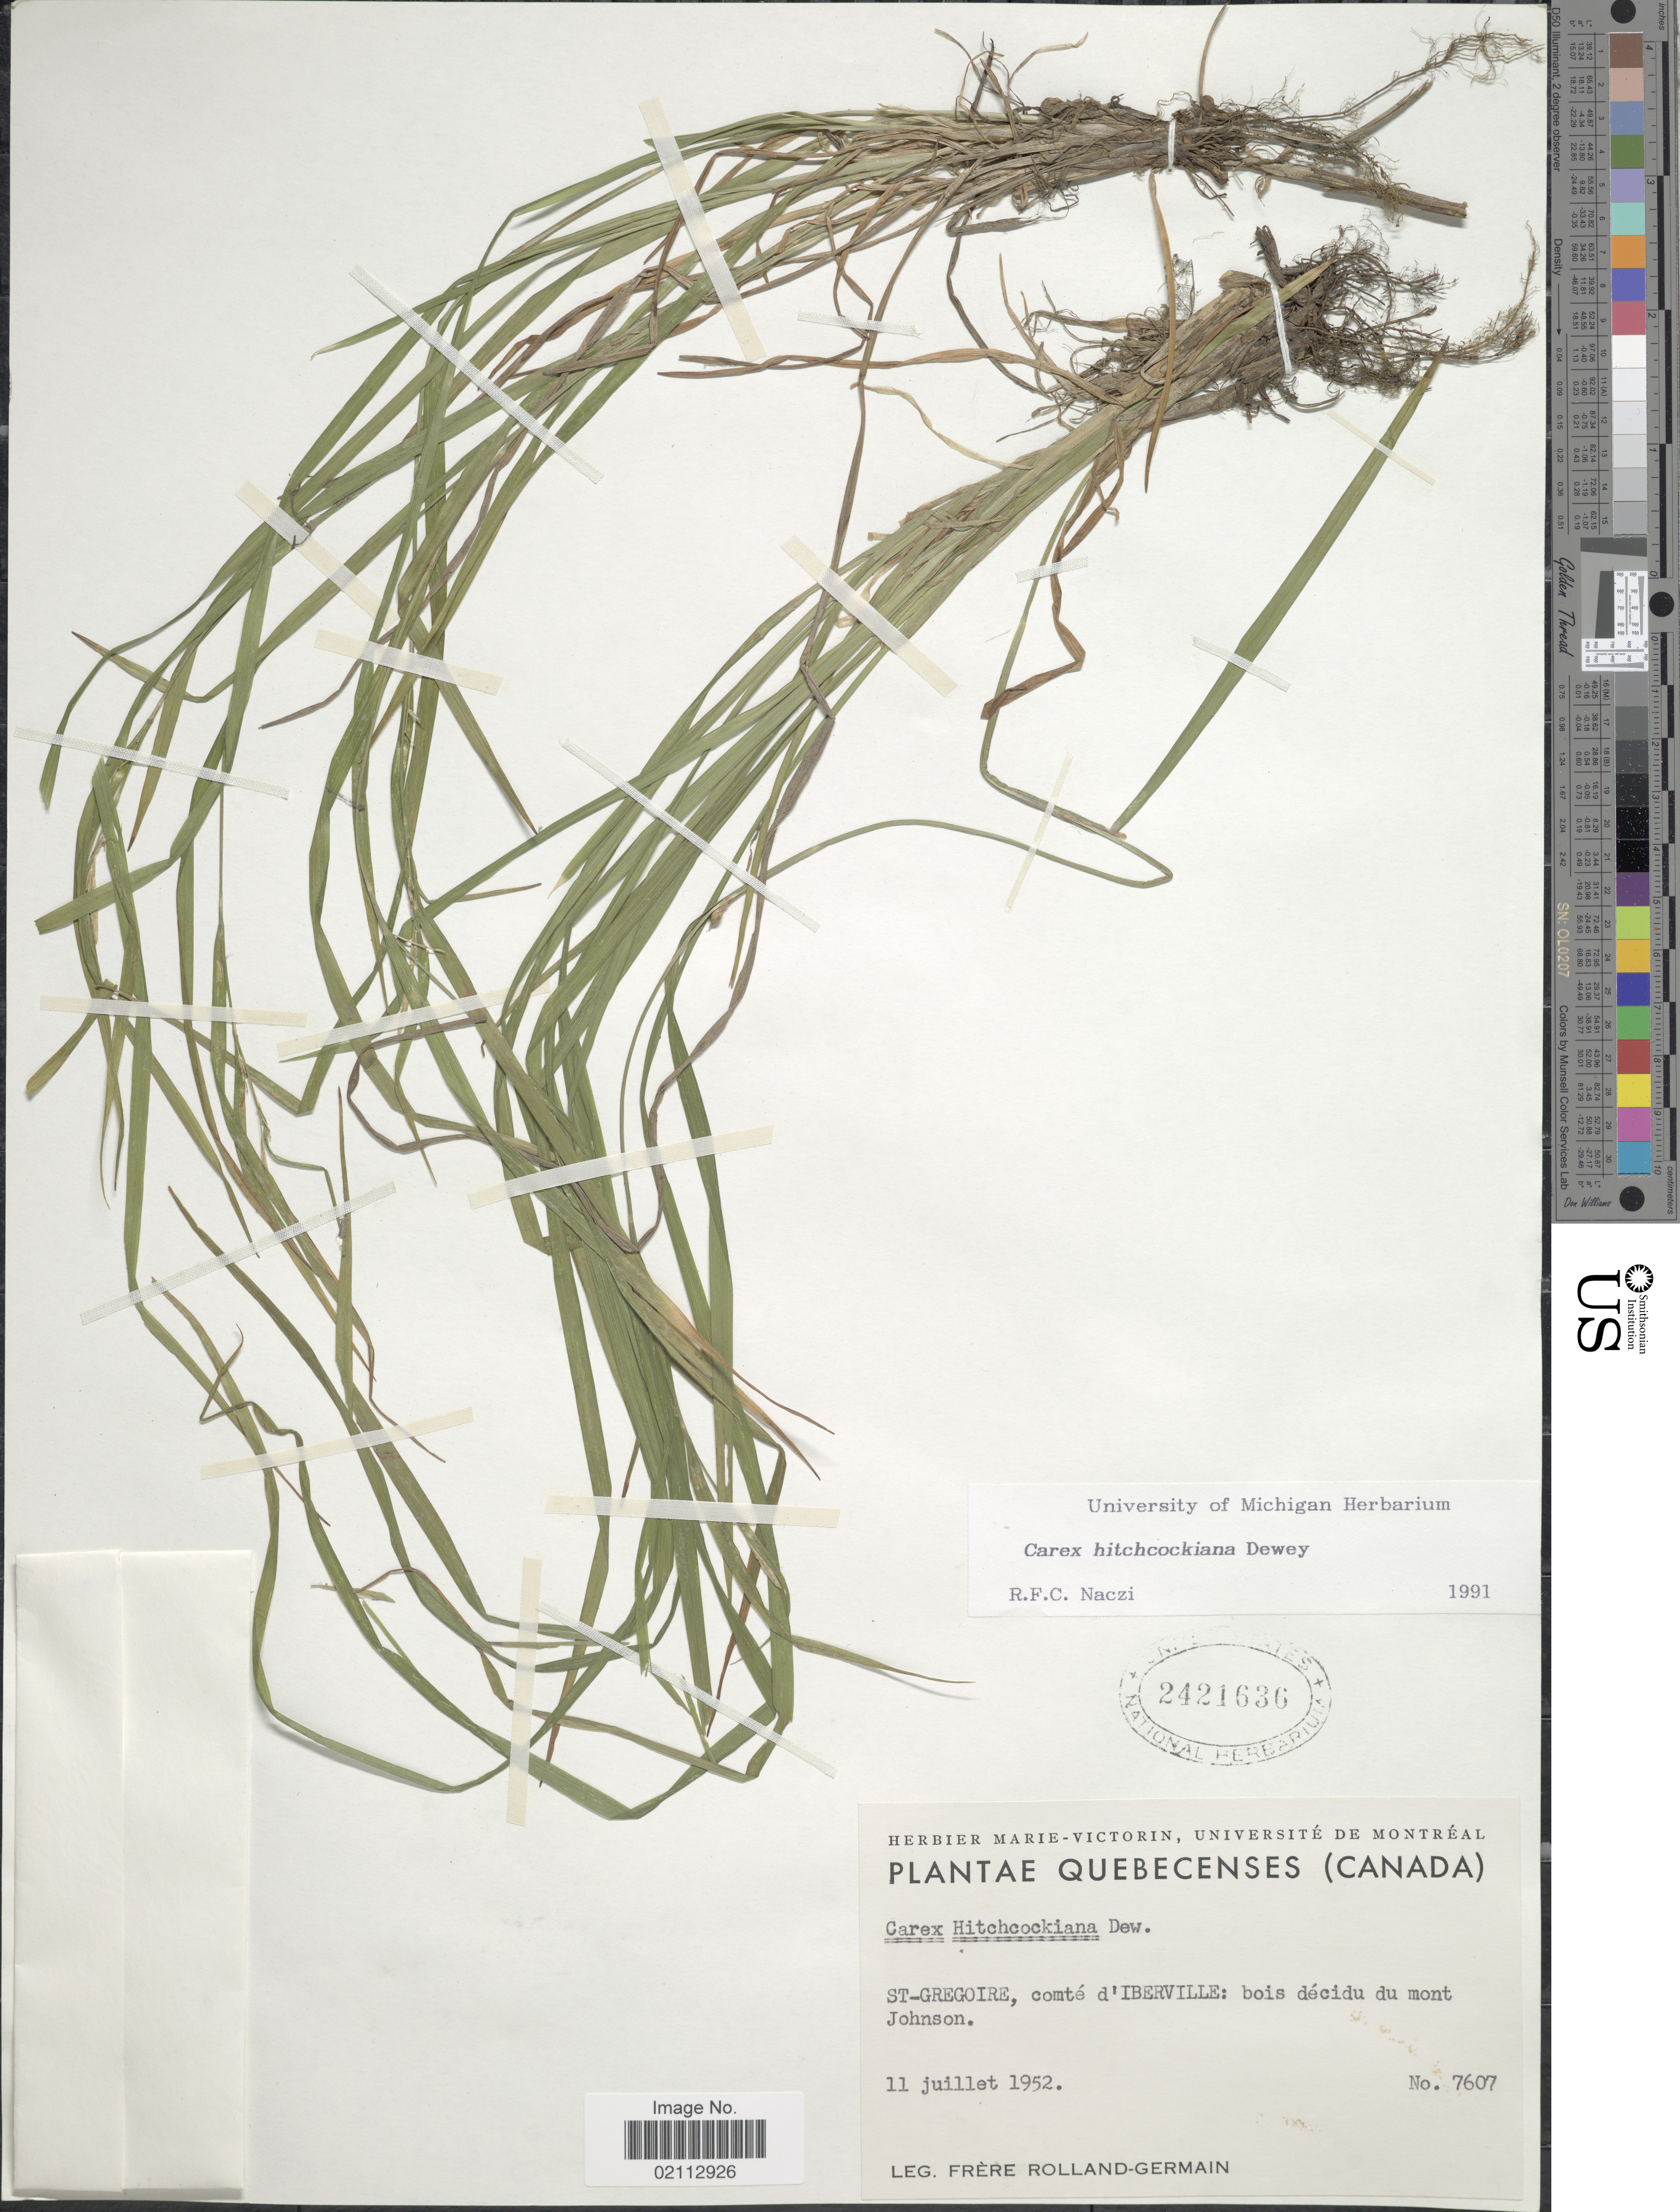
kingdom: Plantae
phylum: Tracheophyta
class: Liliopsida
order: Poales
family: Cyperaceae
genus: Carex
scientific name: Carex hitchcockiana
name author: Dewey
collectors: Rolland-Germain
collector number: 7607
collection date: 1952-07-11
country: Canada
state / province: Quebec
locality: Quebecenses. St-Gregoire, comte d'Iberville: bois decidu du mont Johnson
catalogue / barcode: US 2421636